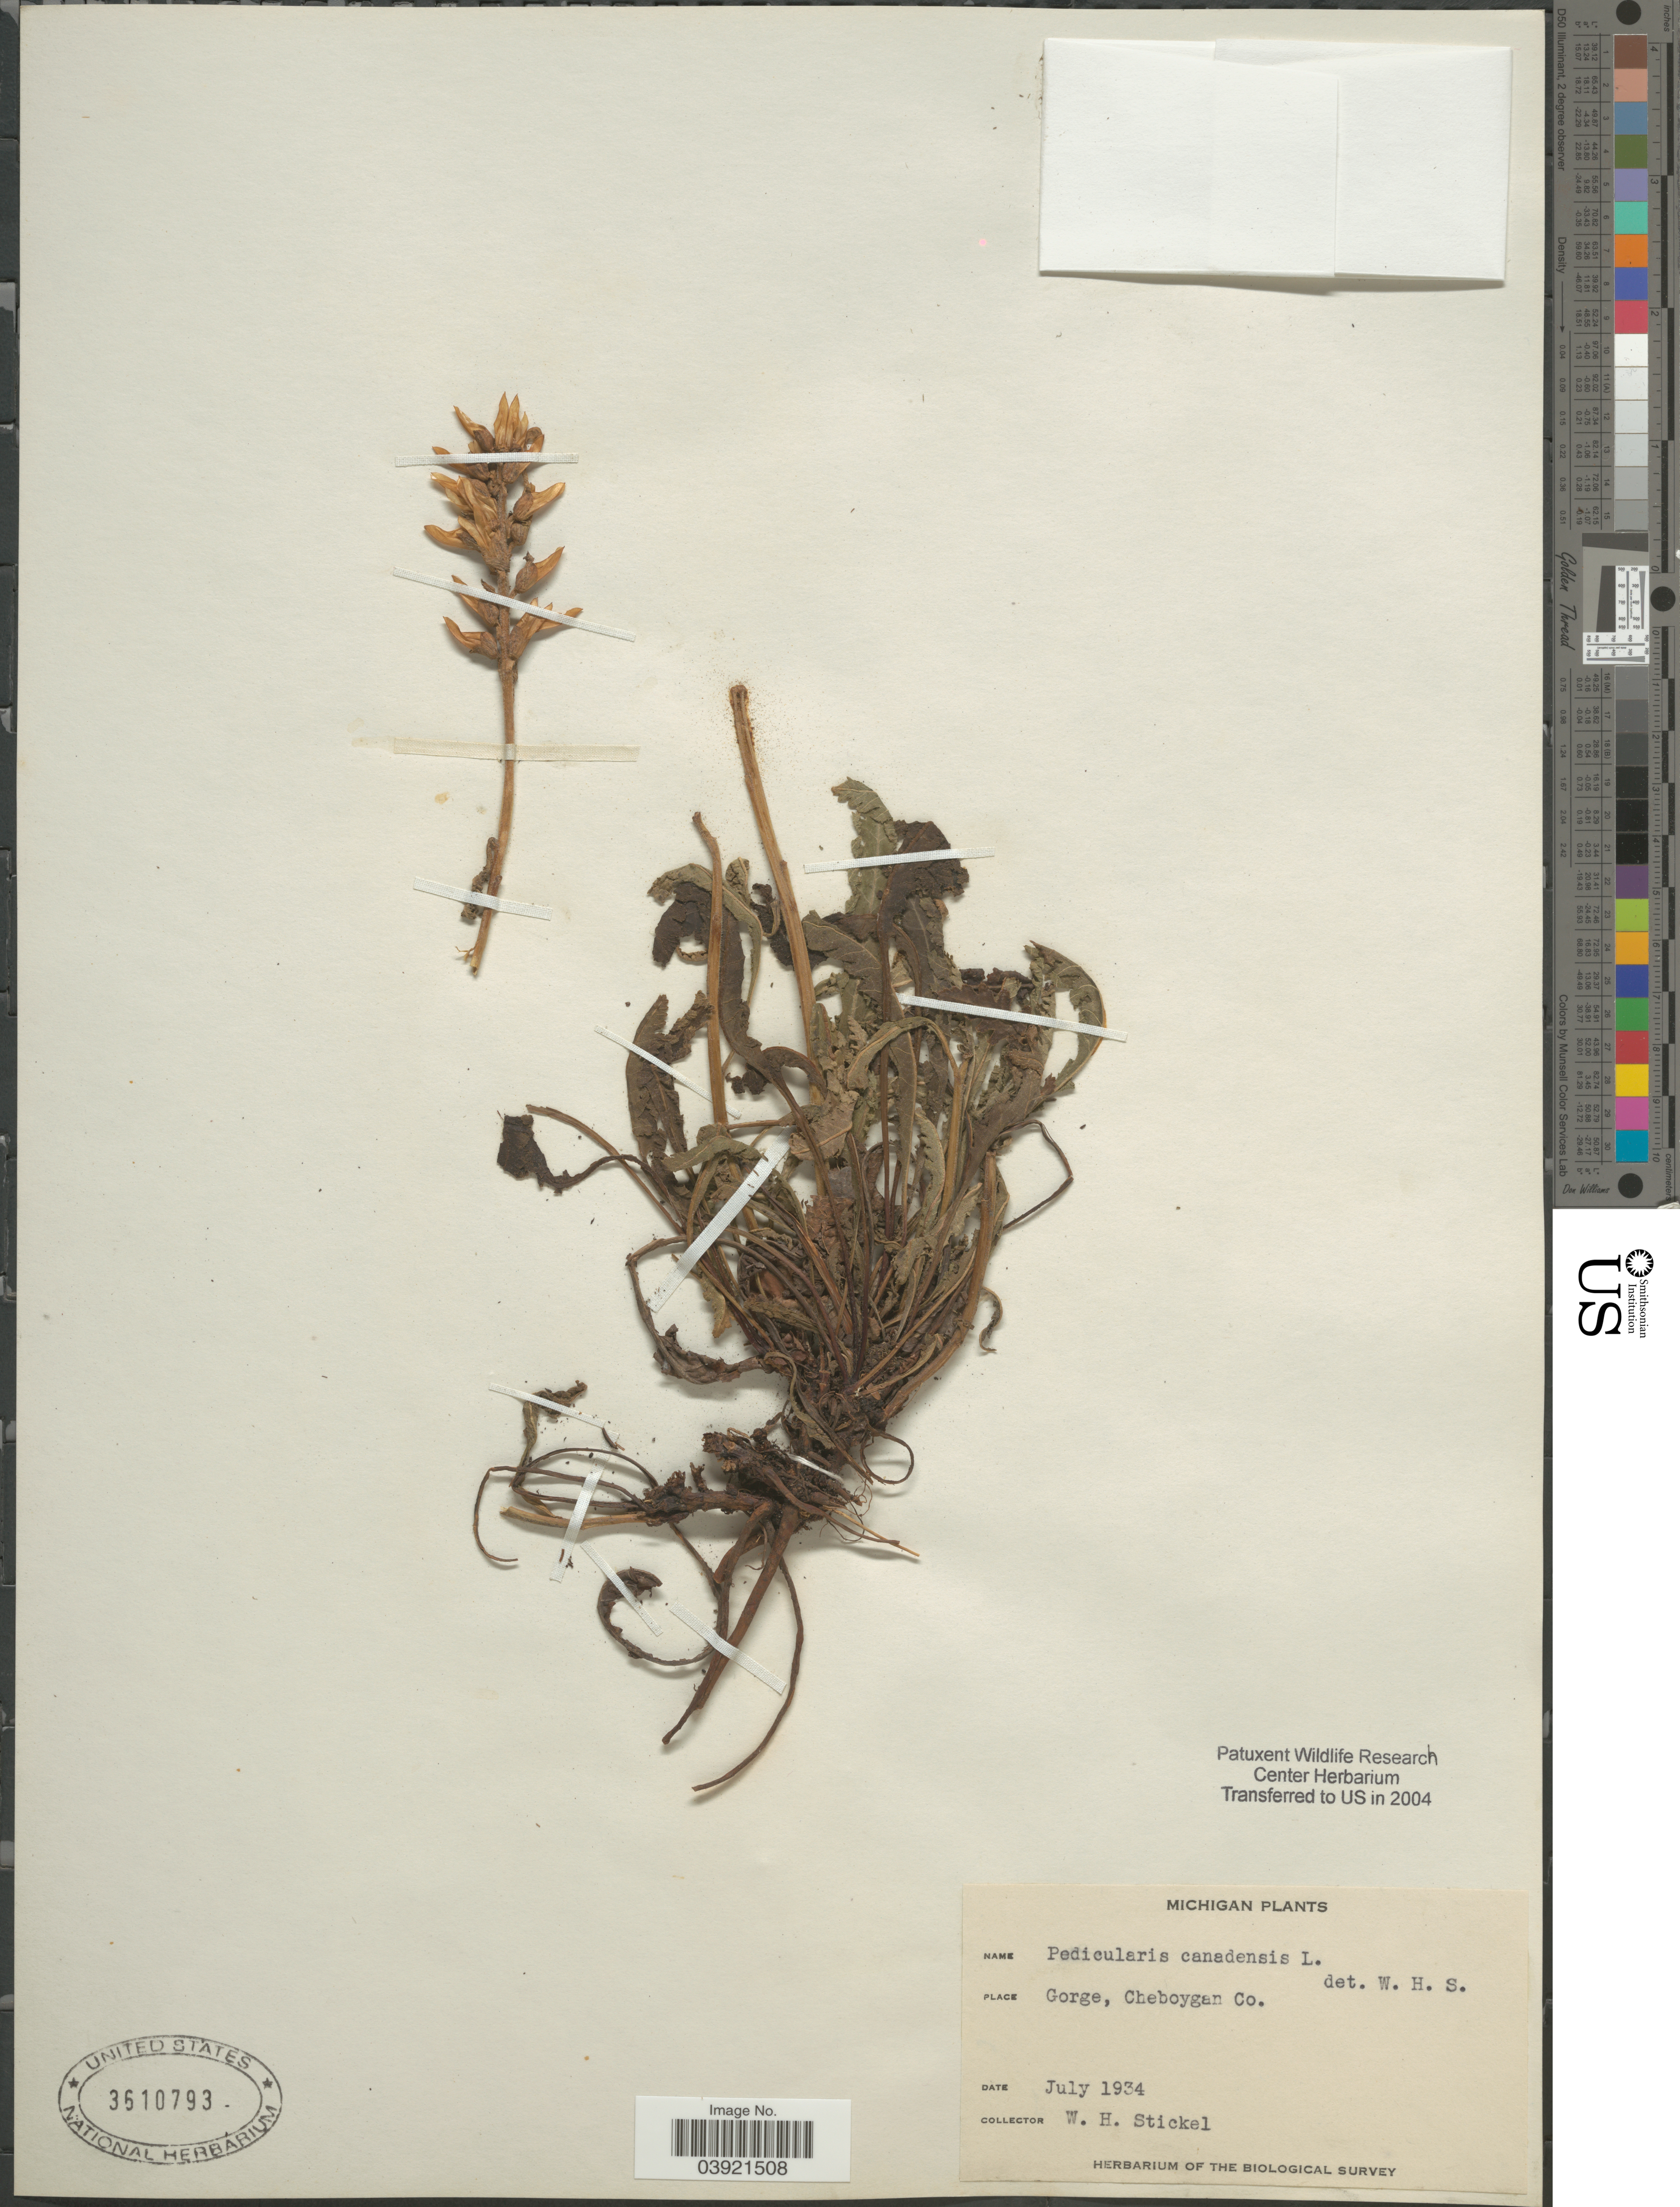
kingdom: Plantae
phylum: Tracheophyta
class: Magnoliopsida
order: Lamiales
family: Orobanchaceae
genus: Pedicularis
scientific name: Pedicularis canadensis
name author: L.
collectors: W. Stickel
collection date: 1934-07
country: United States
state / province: Michigan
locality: Gorge, Cheboygan Co.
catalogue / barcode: US 3610793